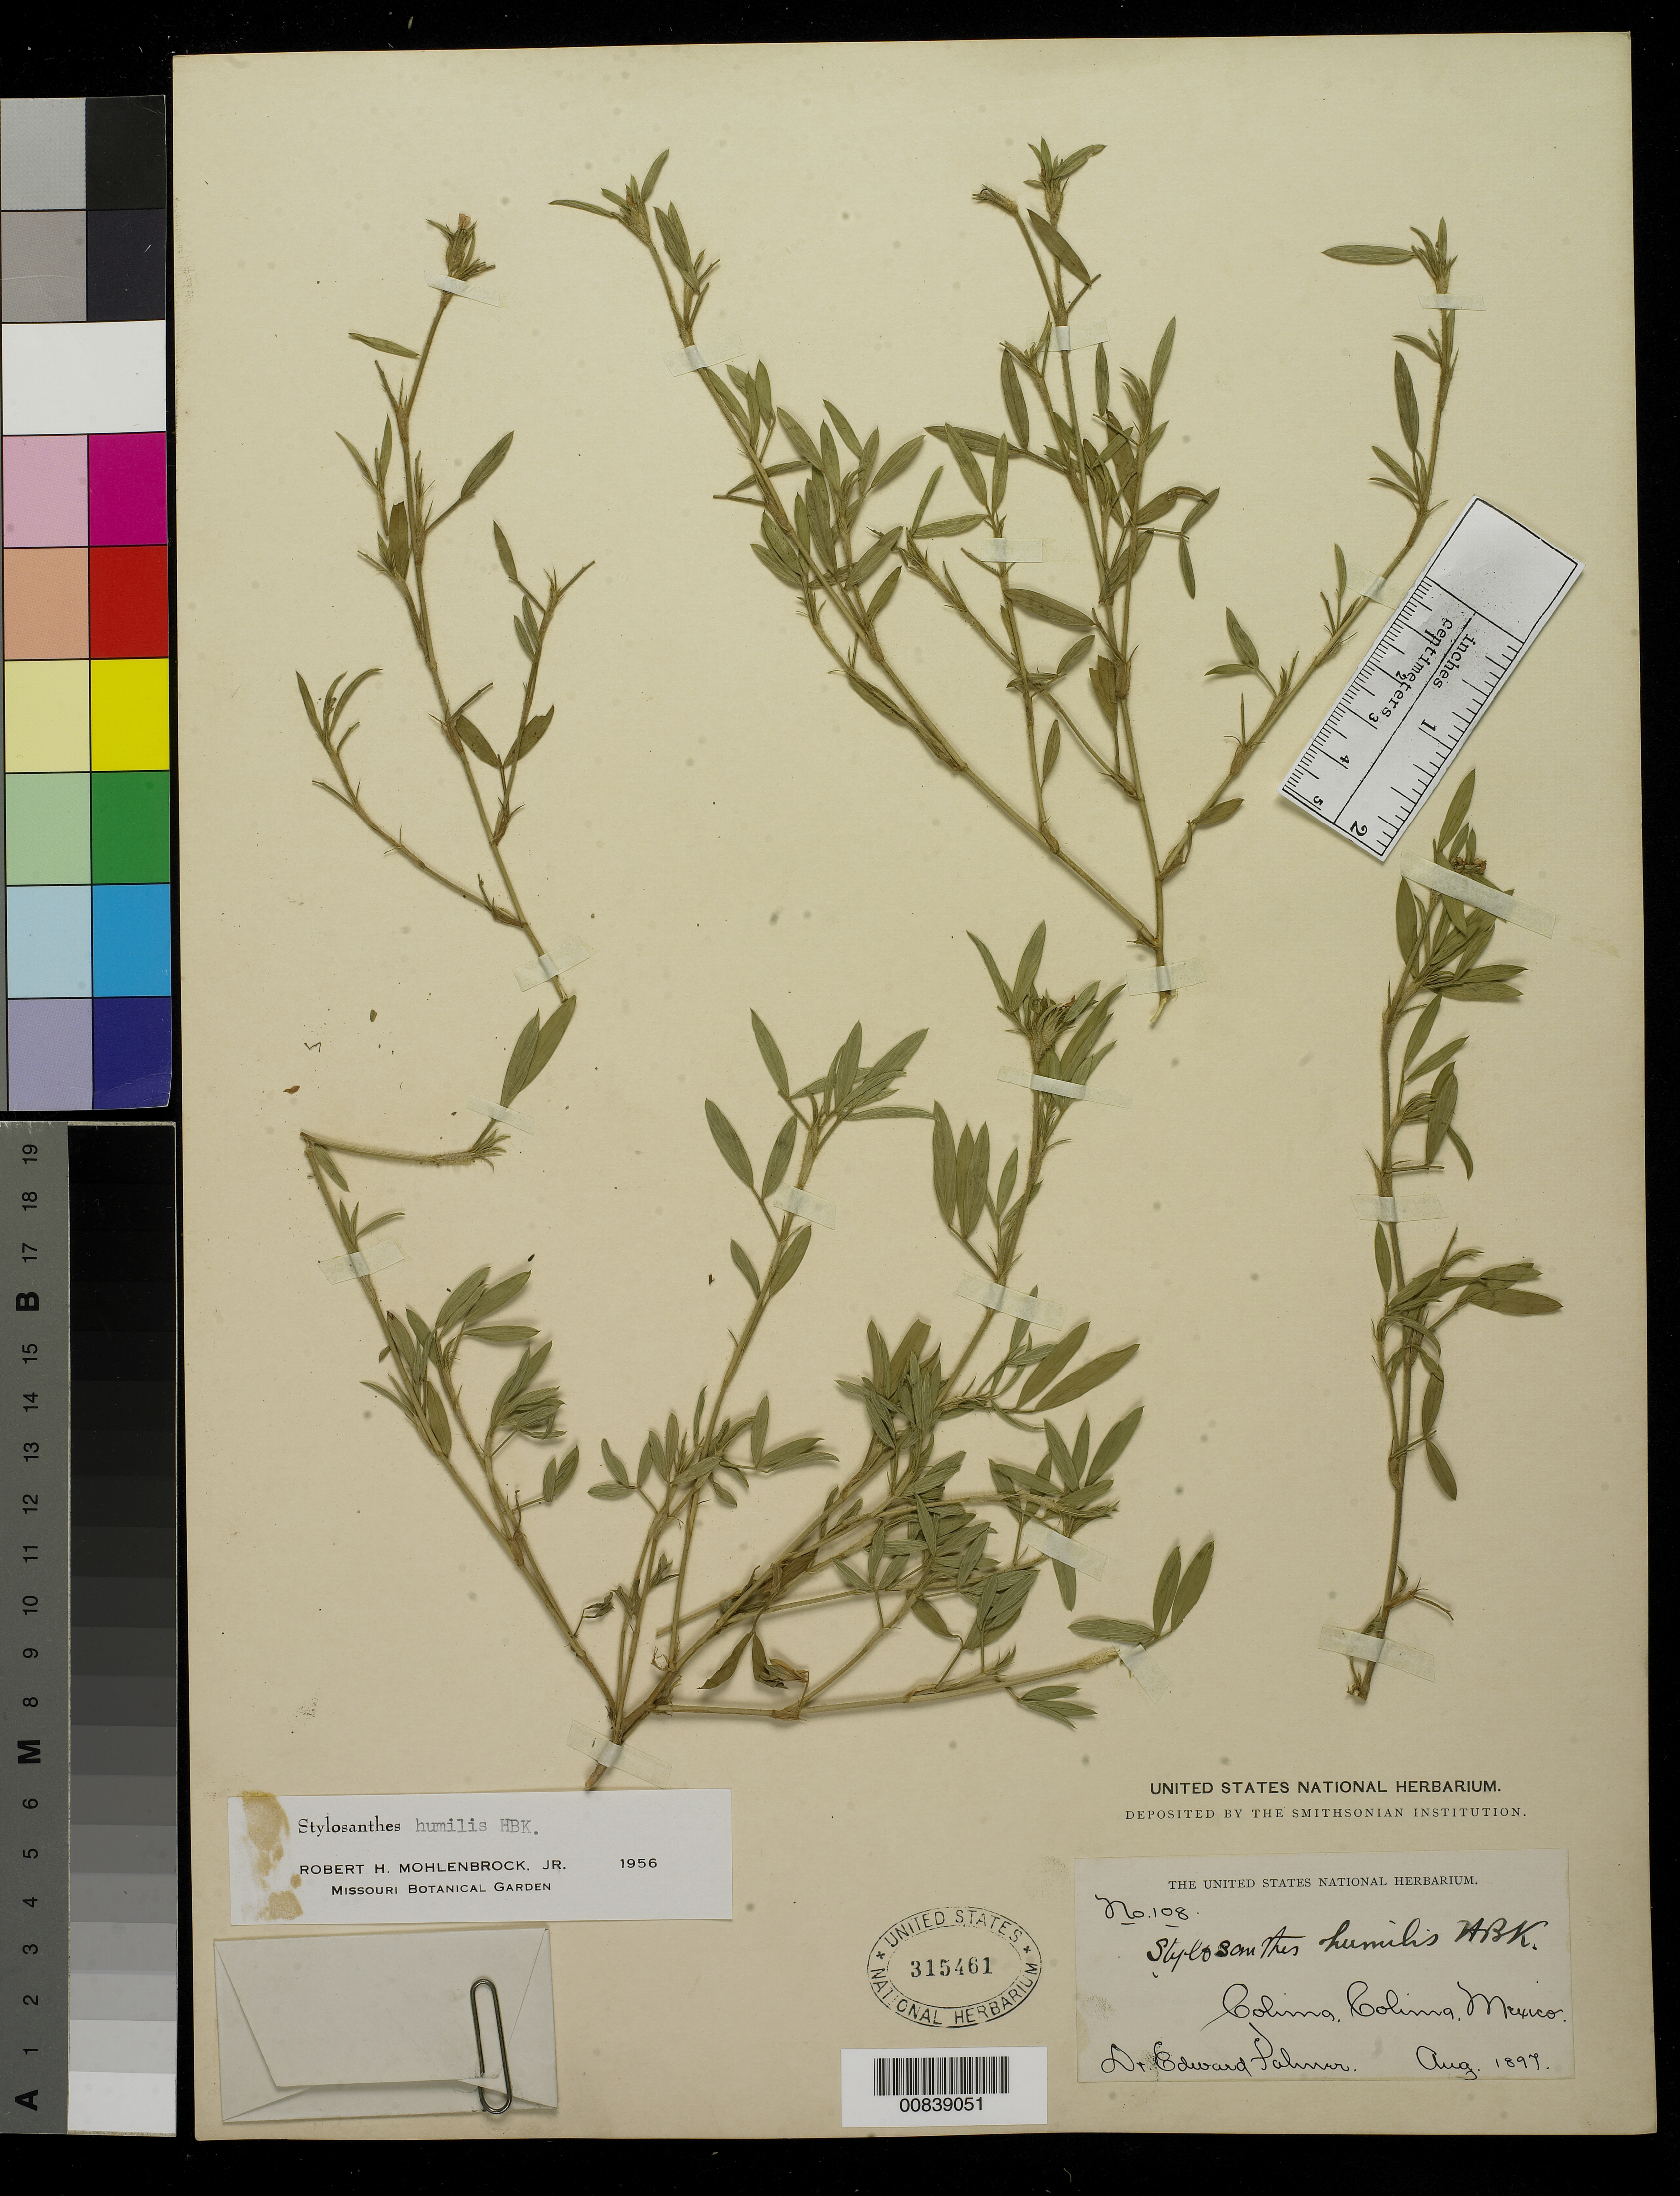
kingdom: Plantae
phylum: Tracheophyta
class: Magnoliopsida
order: Fabales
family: Fabaceae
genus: Stylosanthes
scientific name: Stylosanthes humilis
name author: Kunth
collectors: E. Palmer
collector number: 108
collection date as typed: Aug 1897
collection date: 1897-08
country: Mexico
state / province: Colima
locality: Colima, Colima.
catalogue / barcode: US 315461